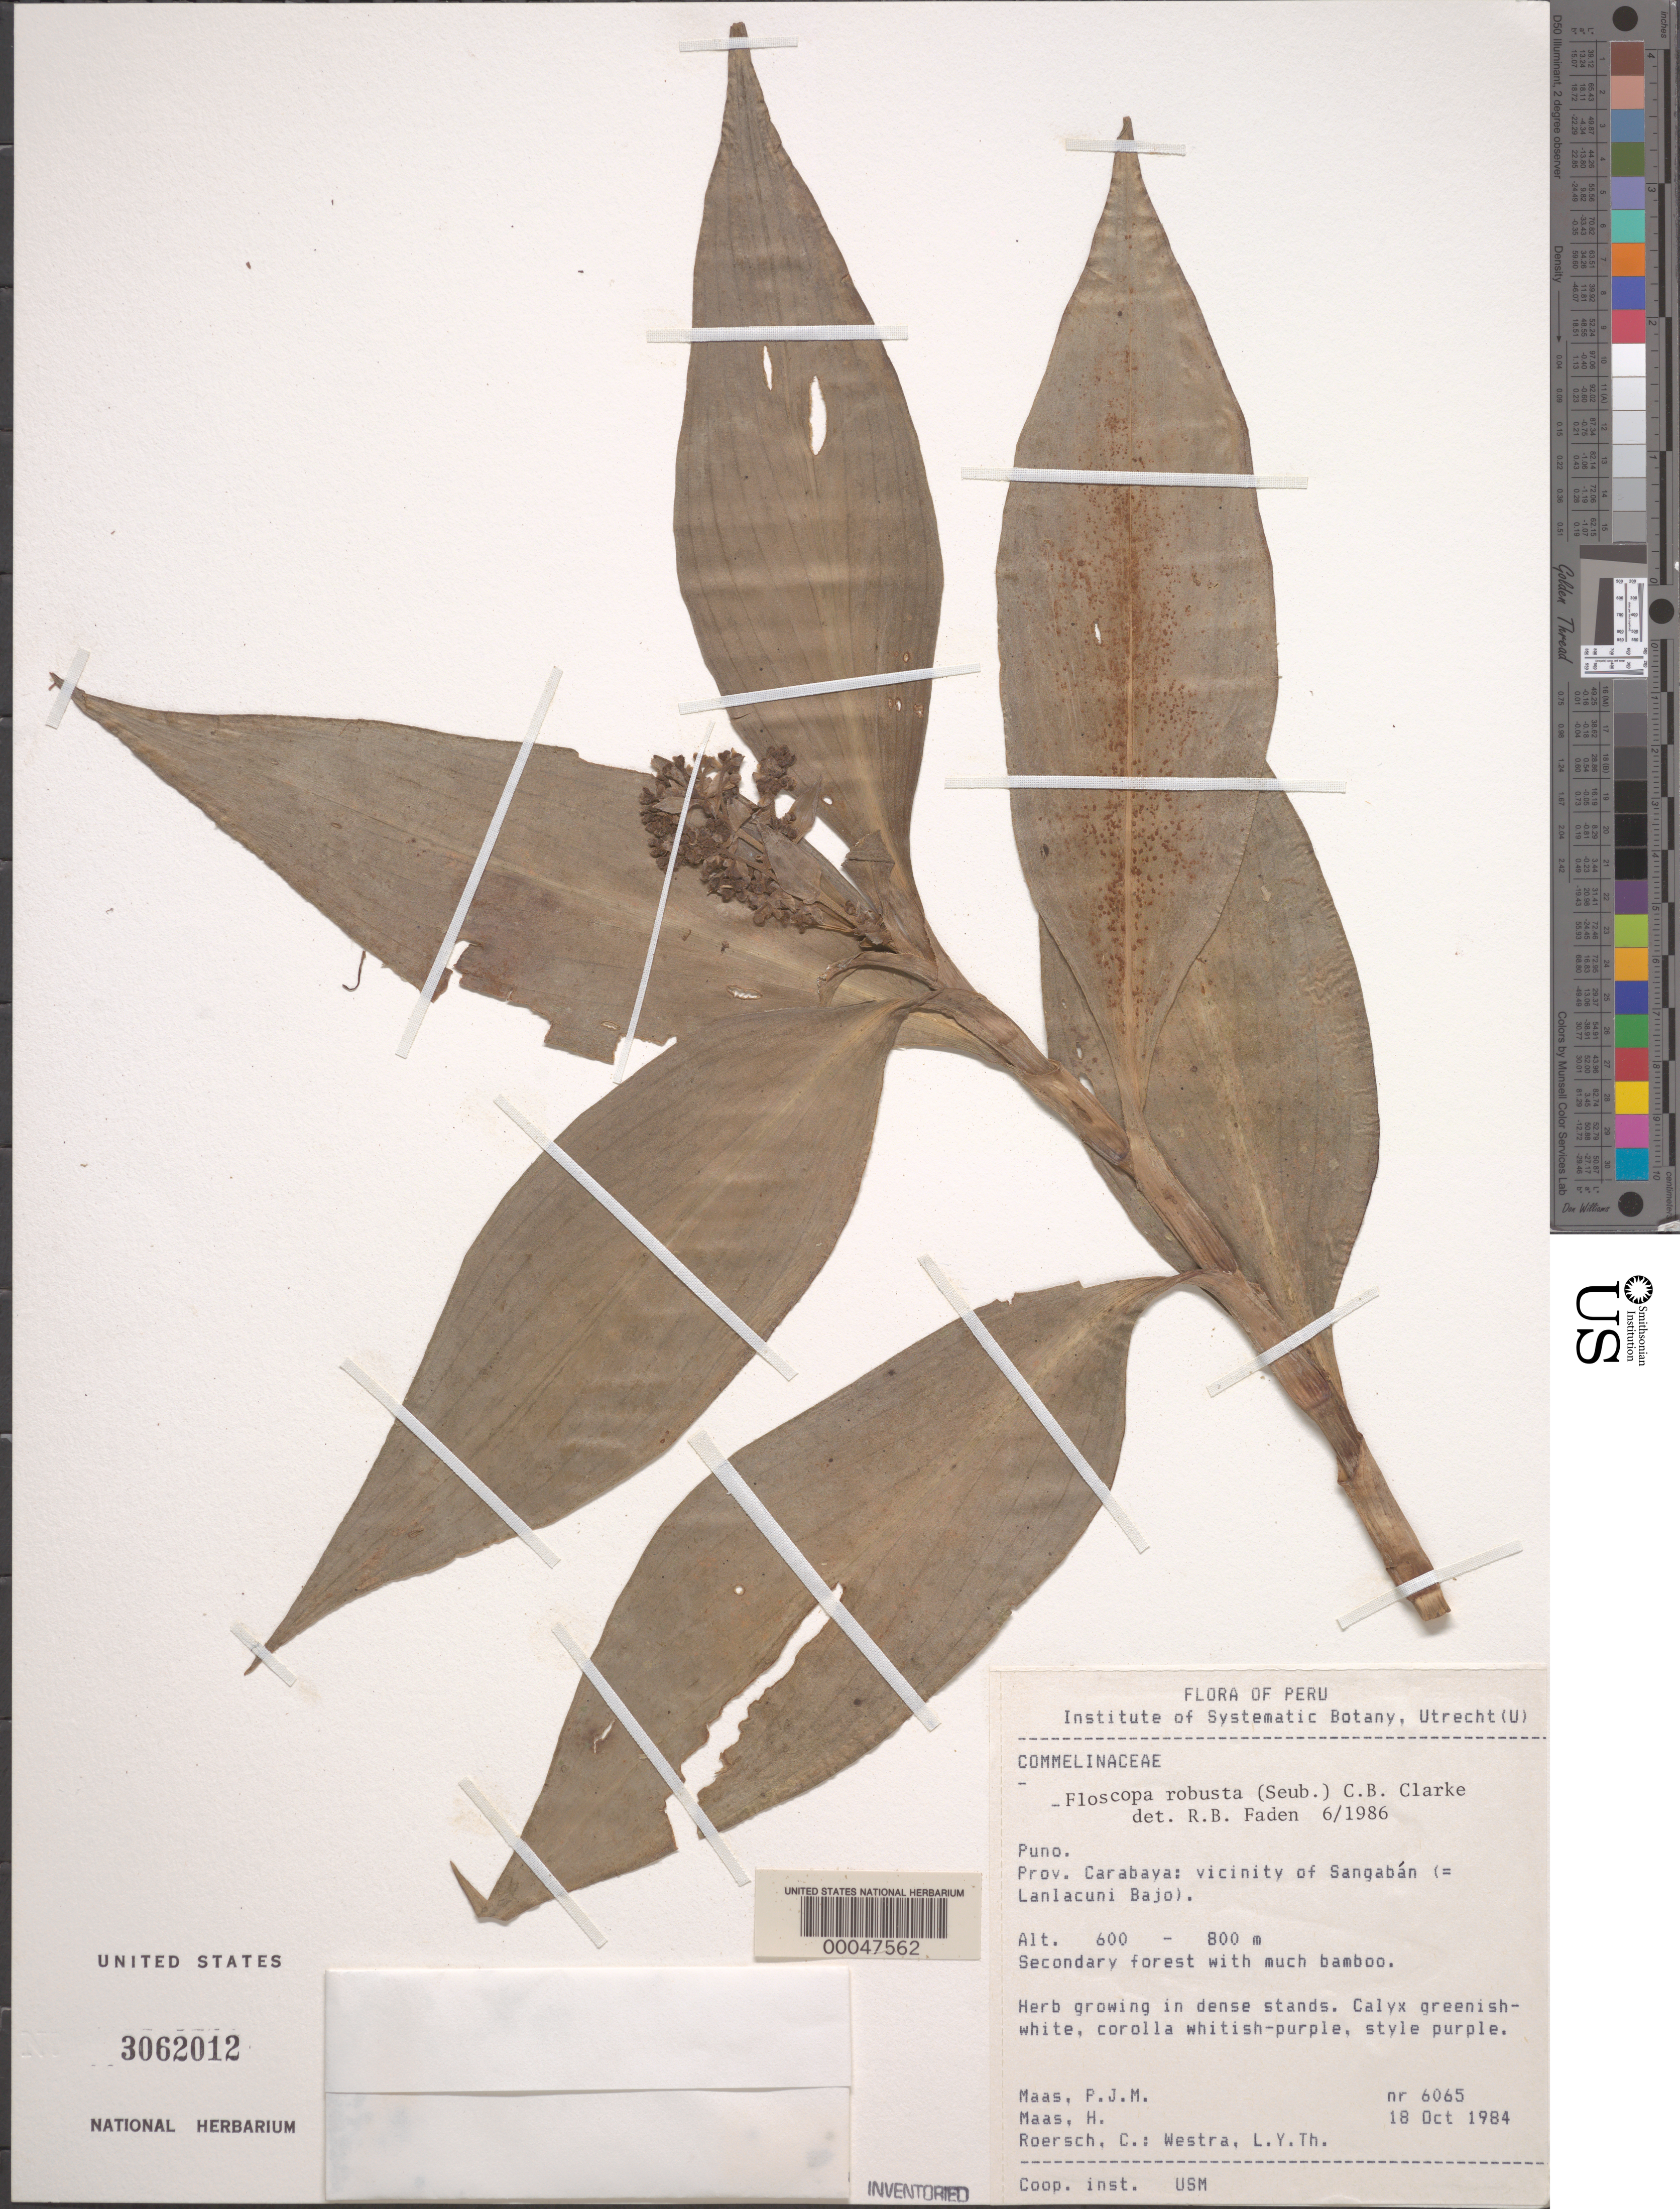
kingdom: Plantae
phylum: Tracheophyta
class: Liliopsida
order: Commelinales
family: Commelinaceae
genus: Floscopa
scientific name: Floscopa robusta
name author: (Seub.) C.B. Clarke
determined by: Faden, Robert B., (US), Smithsonian Institution - National Museum of Natural History (UNITED STATES)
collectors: P. Maas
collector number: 6065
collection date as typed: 18 Oct 1984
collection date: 1984-10-18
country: Peru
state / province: Puno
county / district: Carabaya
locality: Near sangaban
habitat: Secondary forest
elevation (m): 600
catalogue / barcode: US 3062012